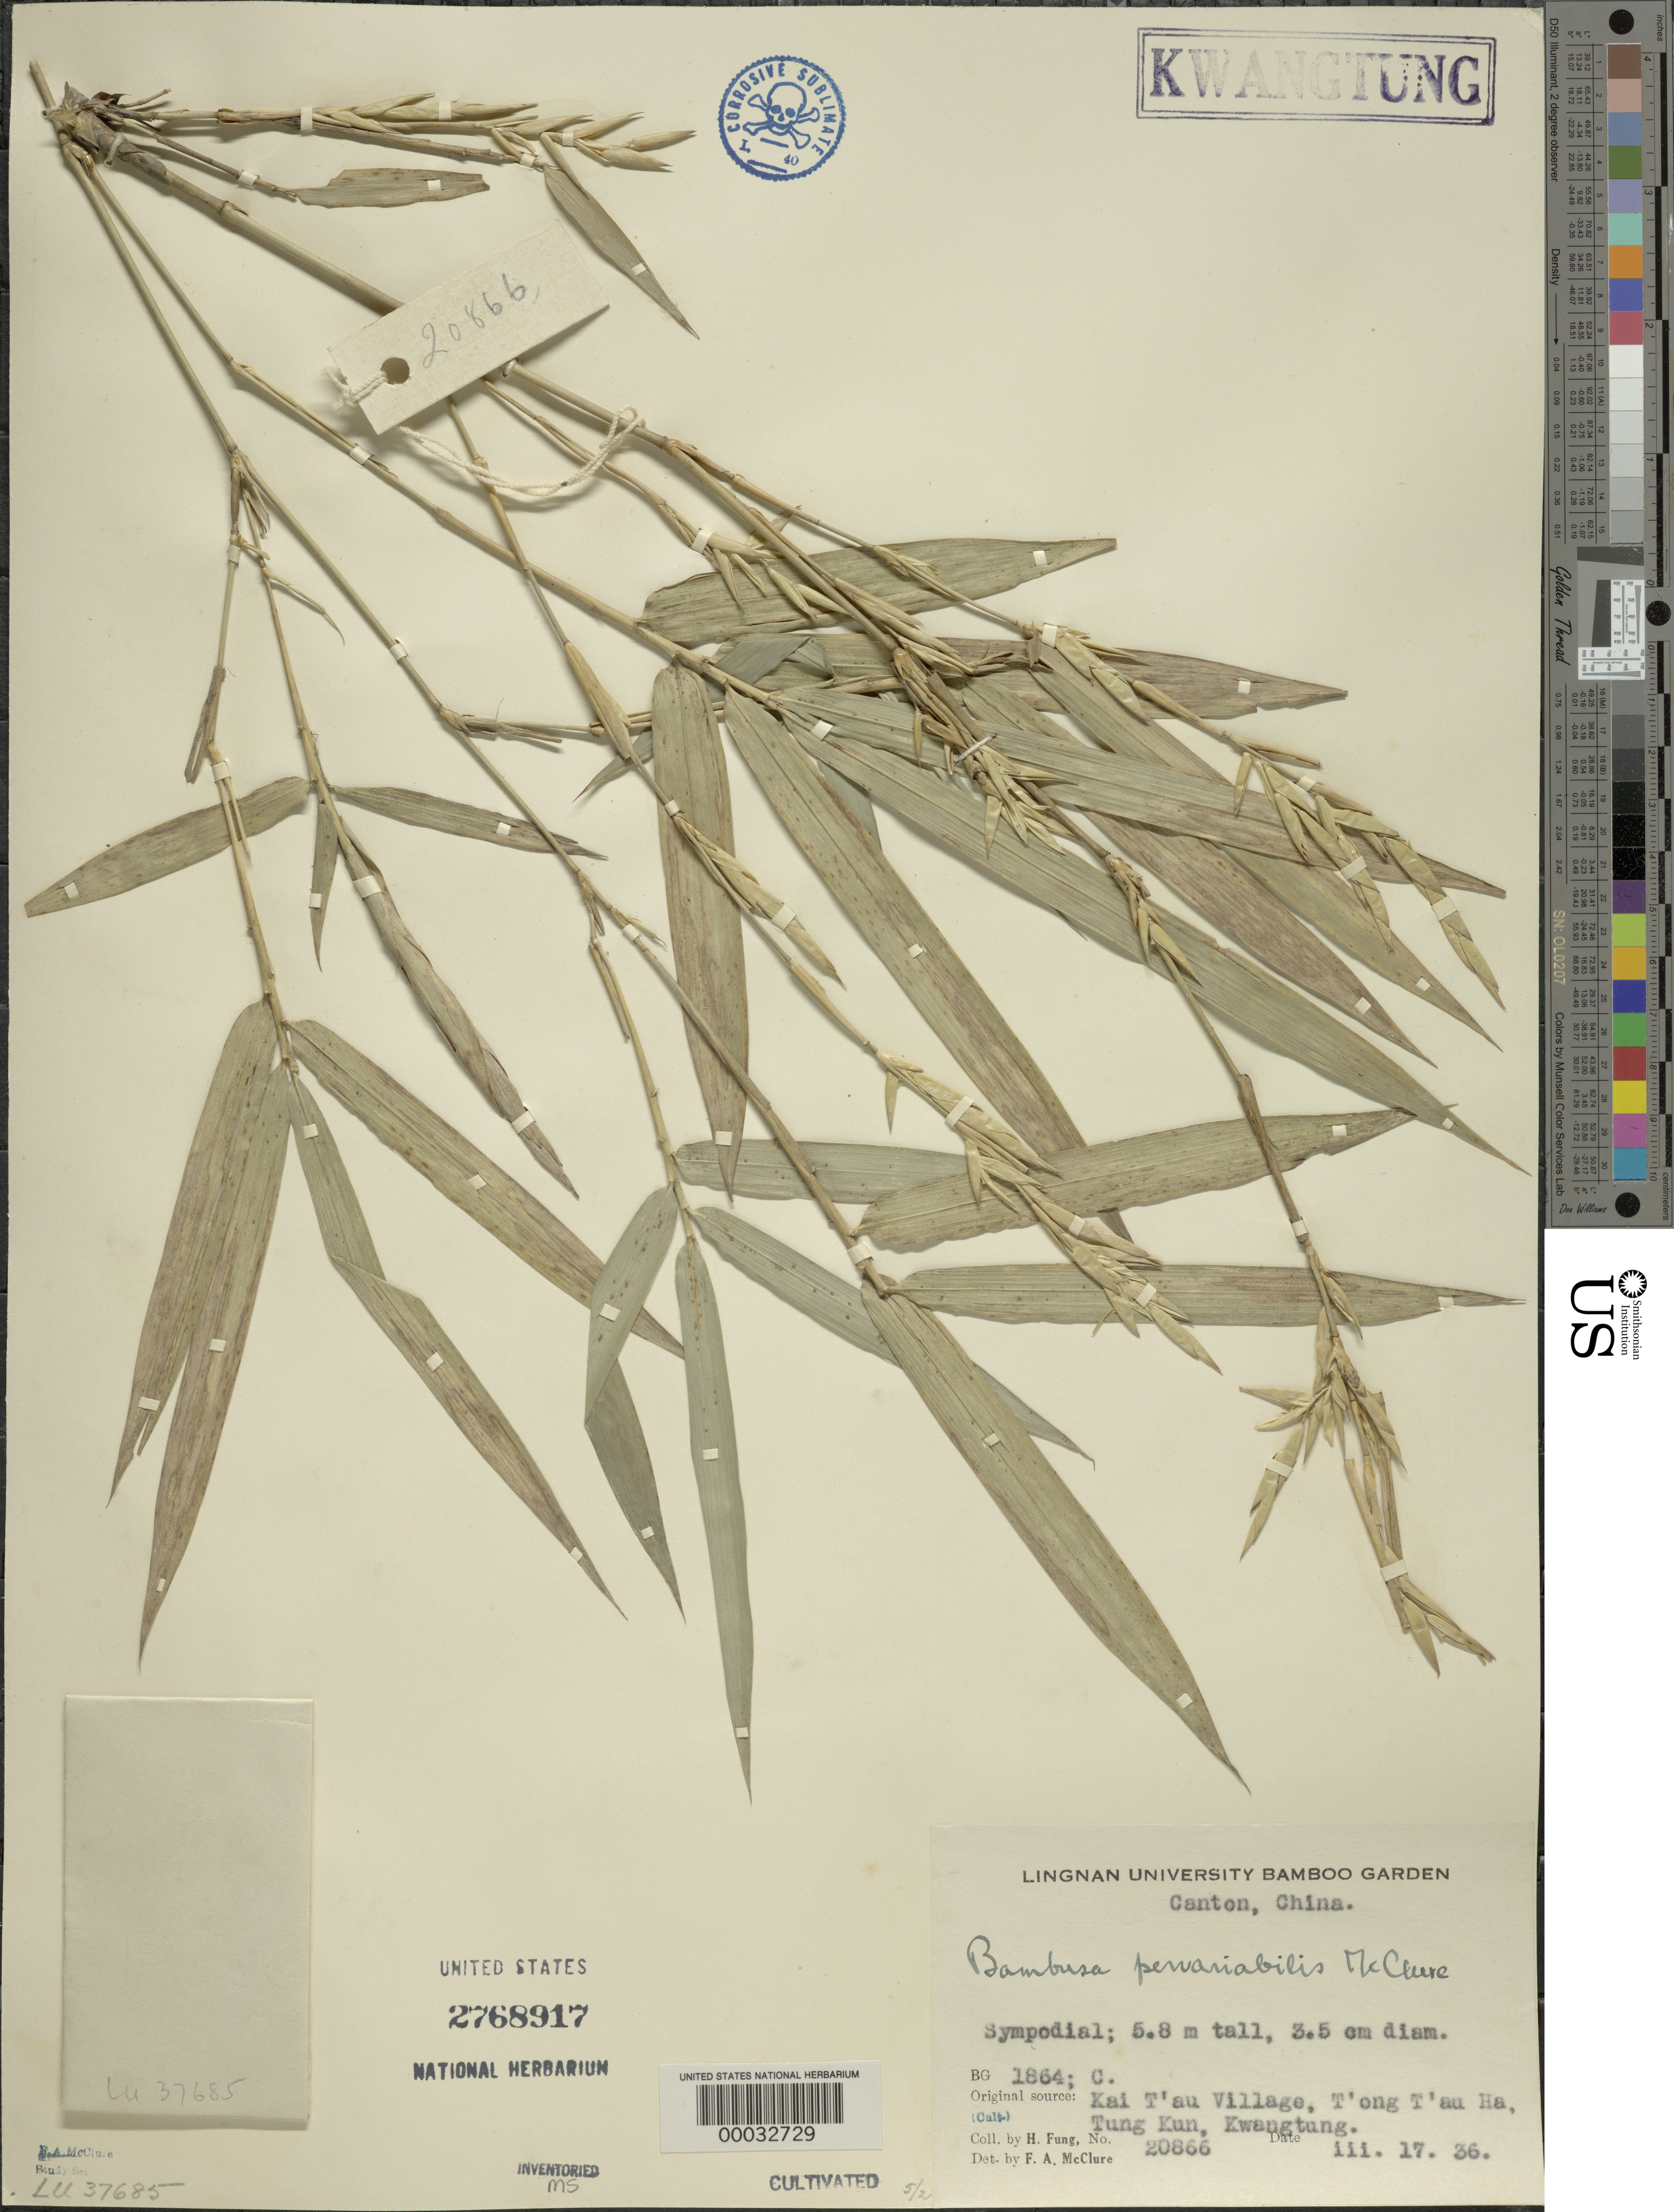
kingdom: Plantae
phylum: Tracheophyta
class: Liliopsida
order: Poales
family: Poaceae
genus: Bambusa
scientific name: Bambusa pervariabilis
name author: McClure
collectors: H. L. Fung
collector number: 20866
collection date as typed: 17 Mar 1936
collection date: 1936-03-17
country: China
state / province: Guangdong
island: Honam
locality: Kai t'au, t'ong t'au ha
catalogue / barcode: US 2768917